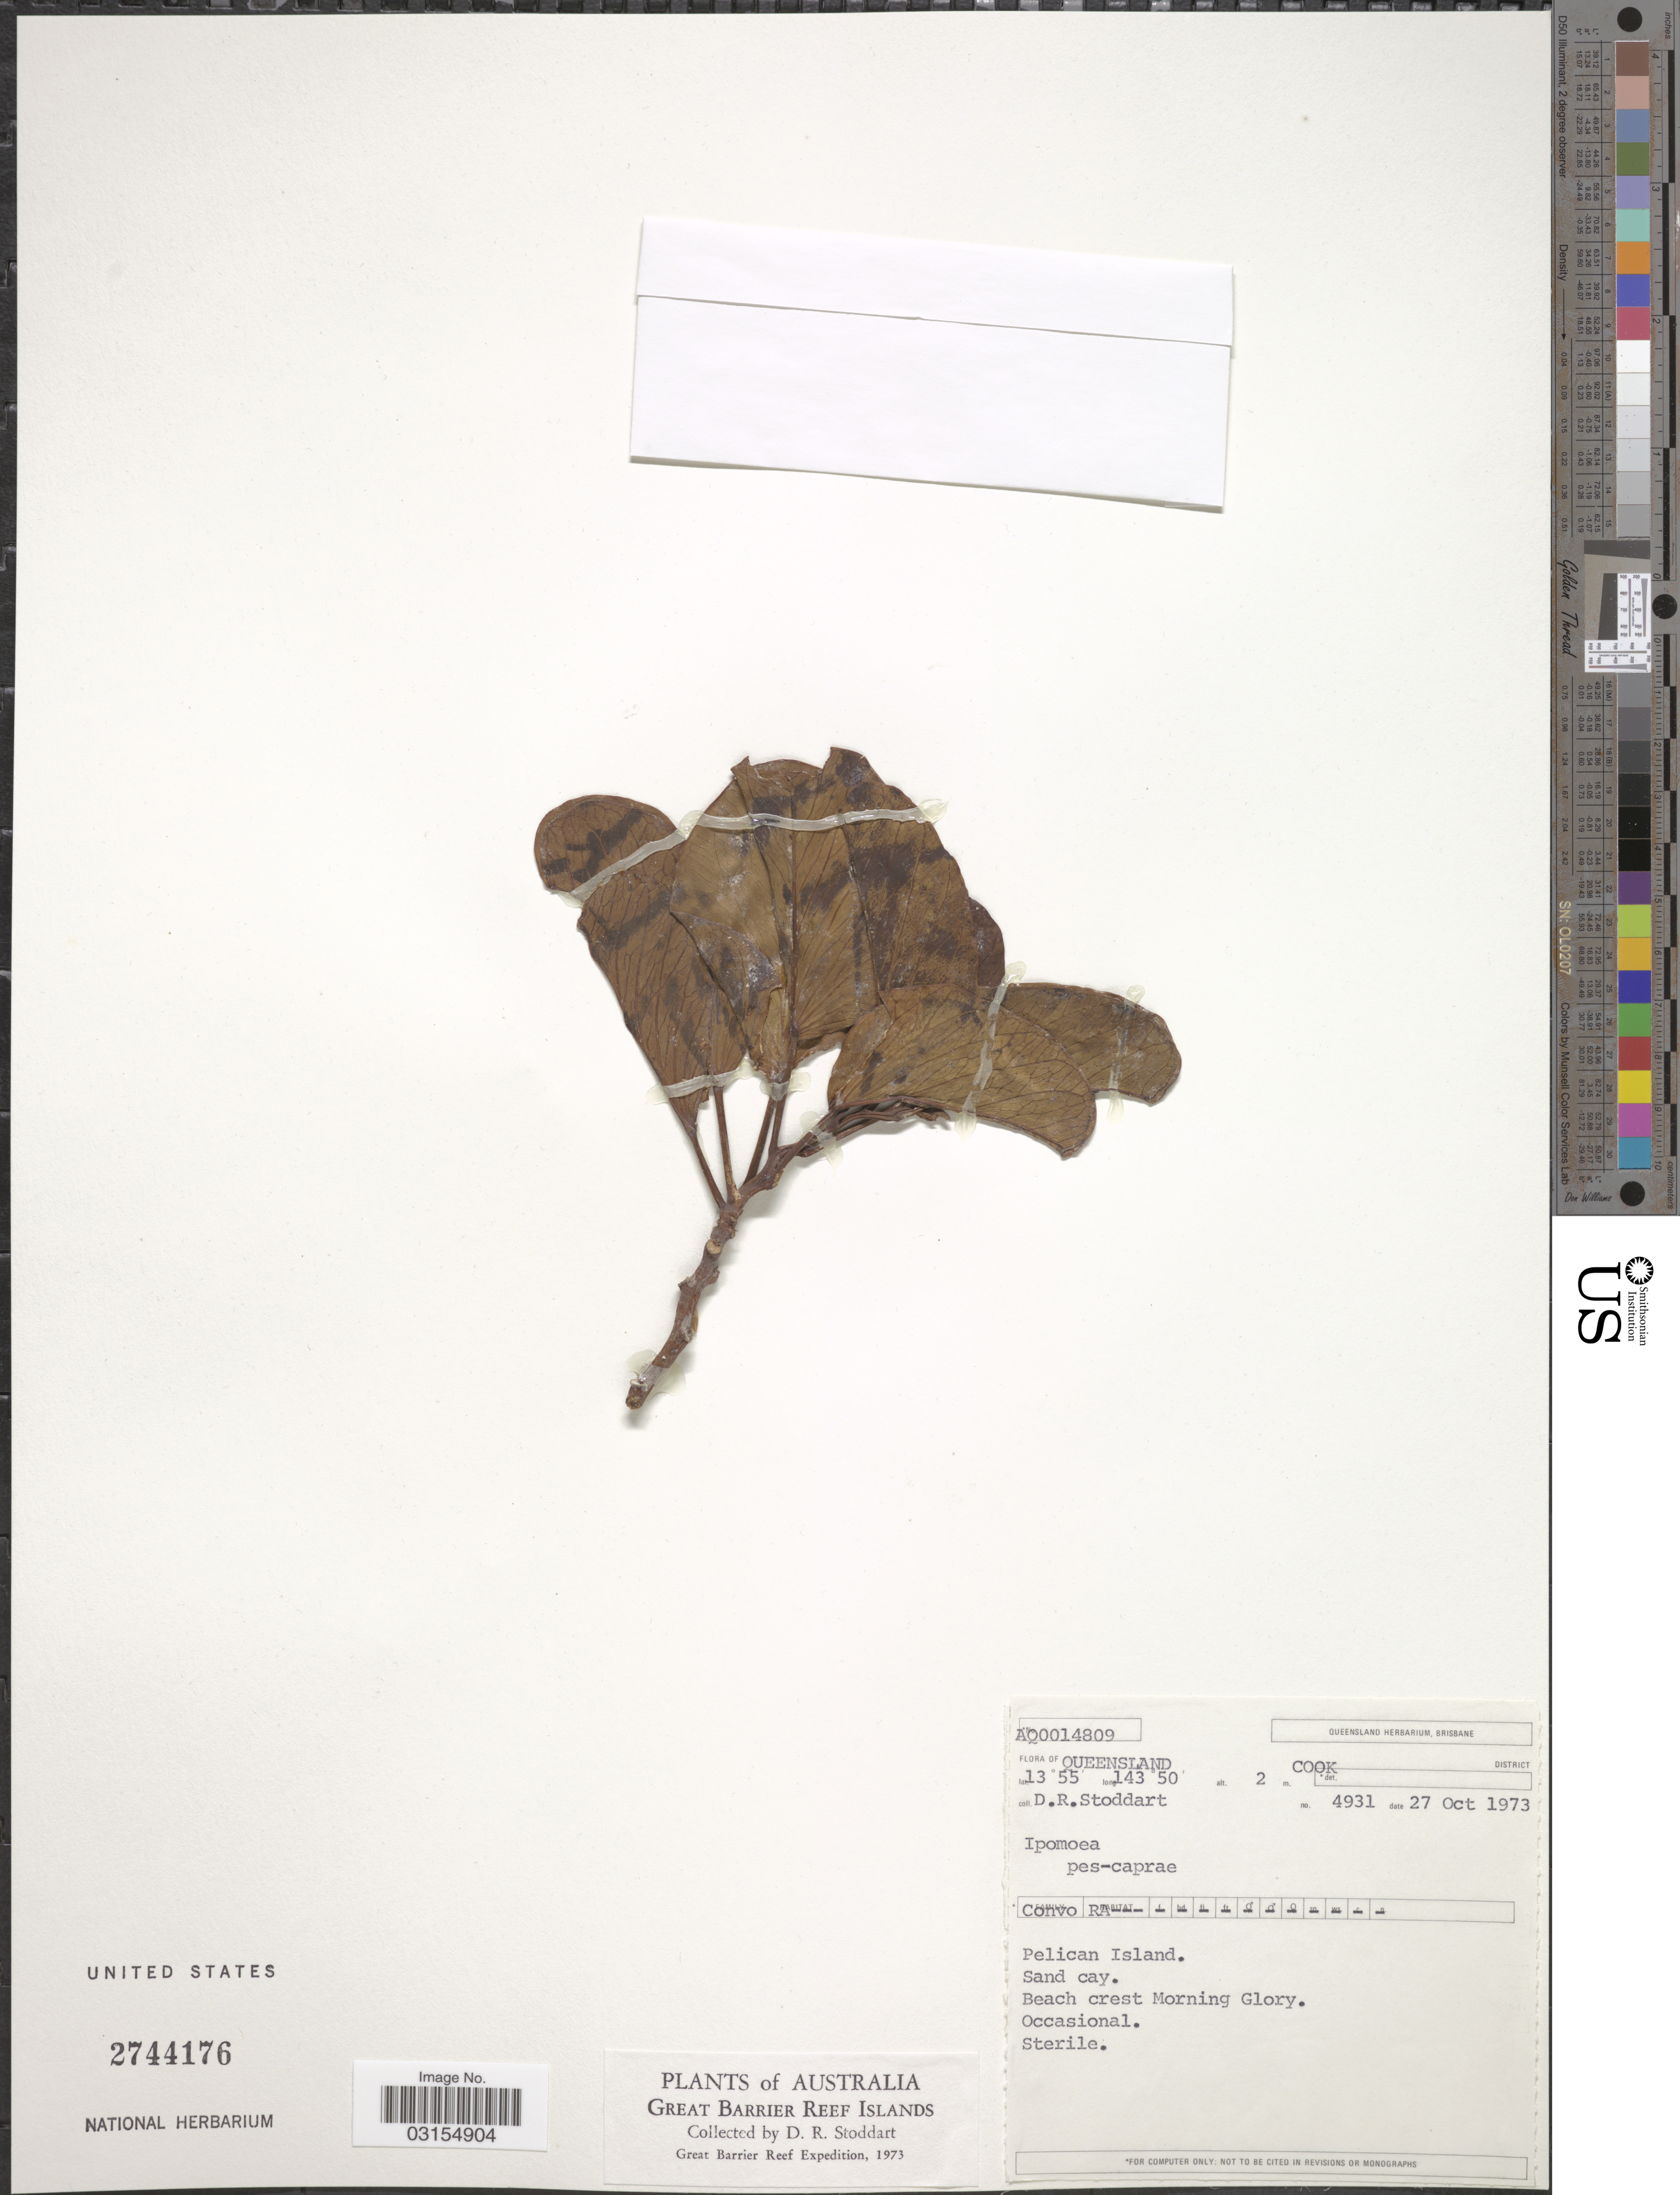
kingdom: Plantae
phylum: Tracheophyta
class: Magnoliopsida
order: Solanales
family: Convolvulaceae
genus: Ipomoea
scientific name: Ipomoea pes-caprae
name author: (L.) R. Br.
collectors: D. R. Stoddart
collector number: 4931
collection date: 1973-10-27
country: Australia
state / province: Queensland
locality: Great Barrier Reef Islands. Cook District. Pelican Island. Sand cay.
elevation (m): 2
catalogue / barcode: US 2744176